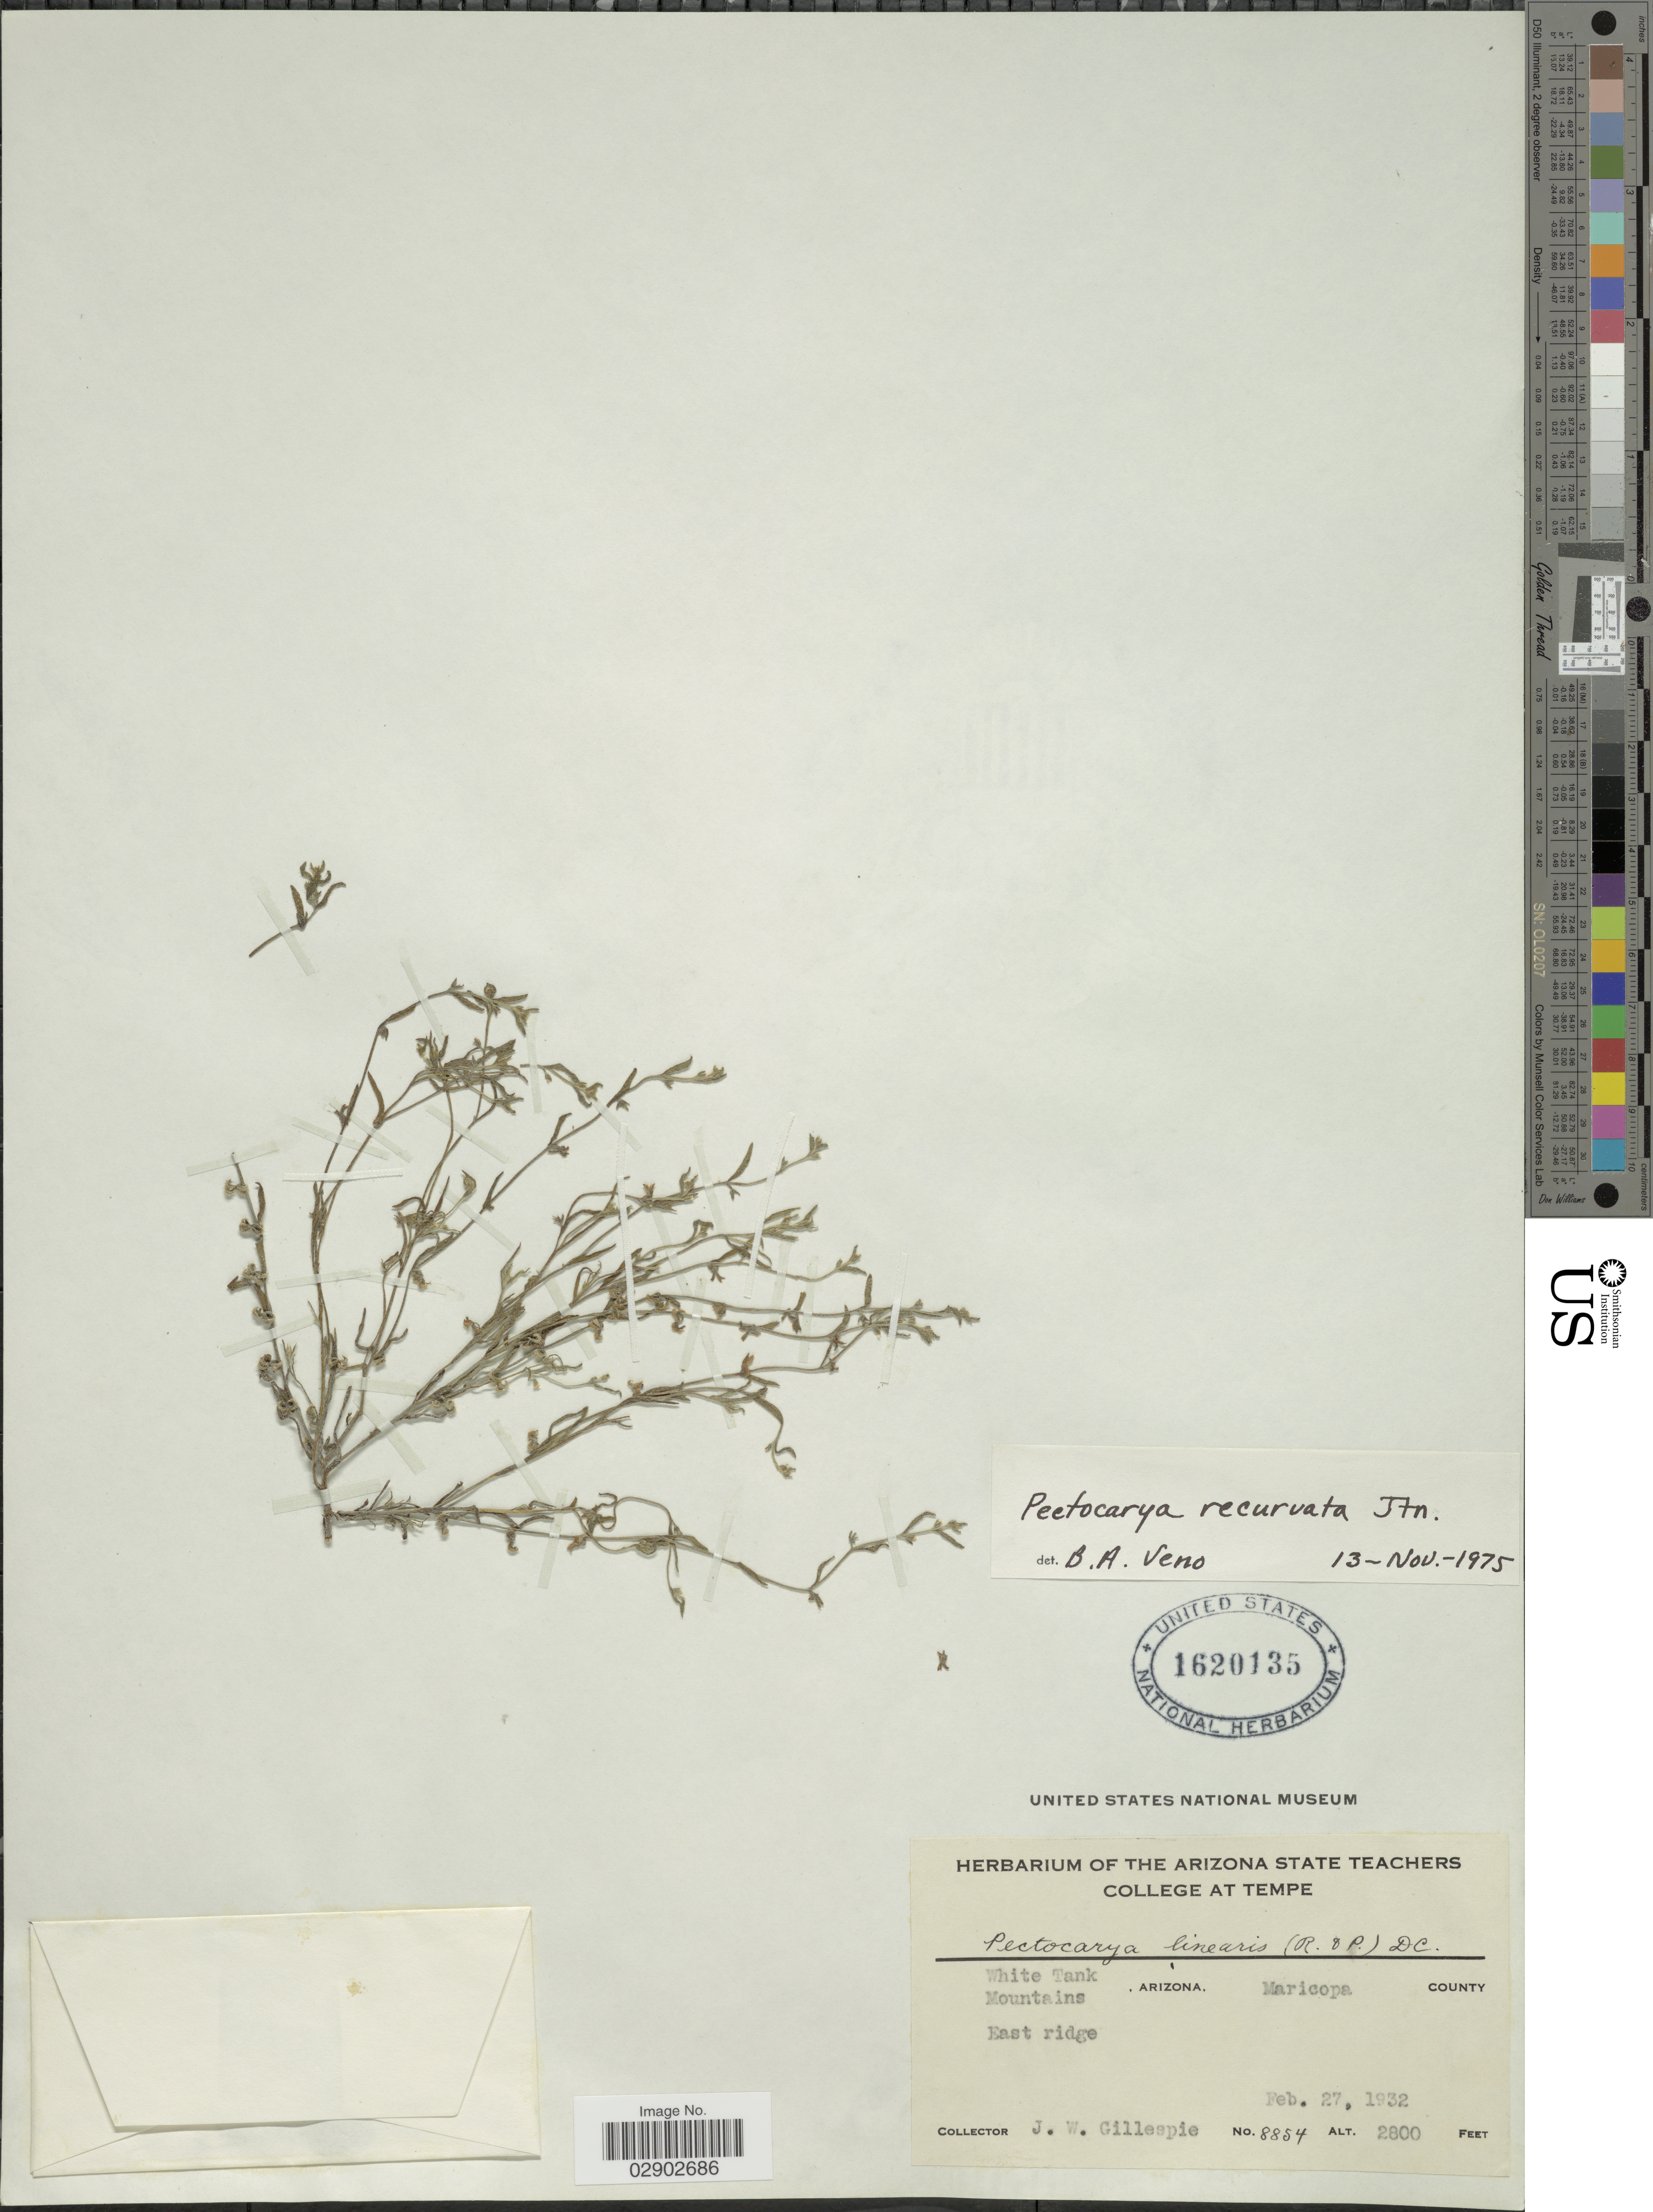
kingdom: Plantae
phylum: Tracheophyta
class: Magnoliopsida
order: Boraginales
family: Boraginaceae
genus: Pectocarya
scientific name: Pectocarya recurvata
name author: I.M. Johnst.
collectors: J. W. Gillespie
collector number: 8854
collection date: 1932-02-27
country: United States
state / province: Arizona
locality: White Tank Mountains, Maricopa County, East ridge.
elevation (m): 853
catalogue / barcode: US 1620135